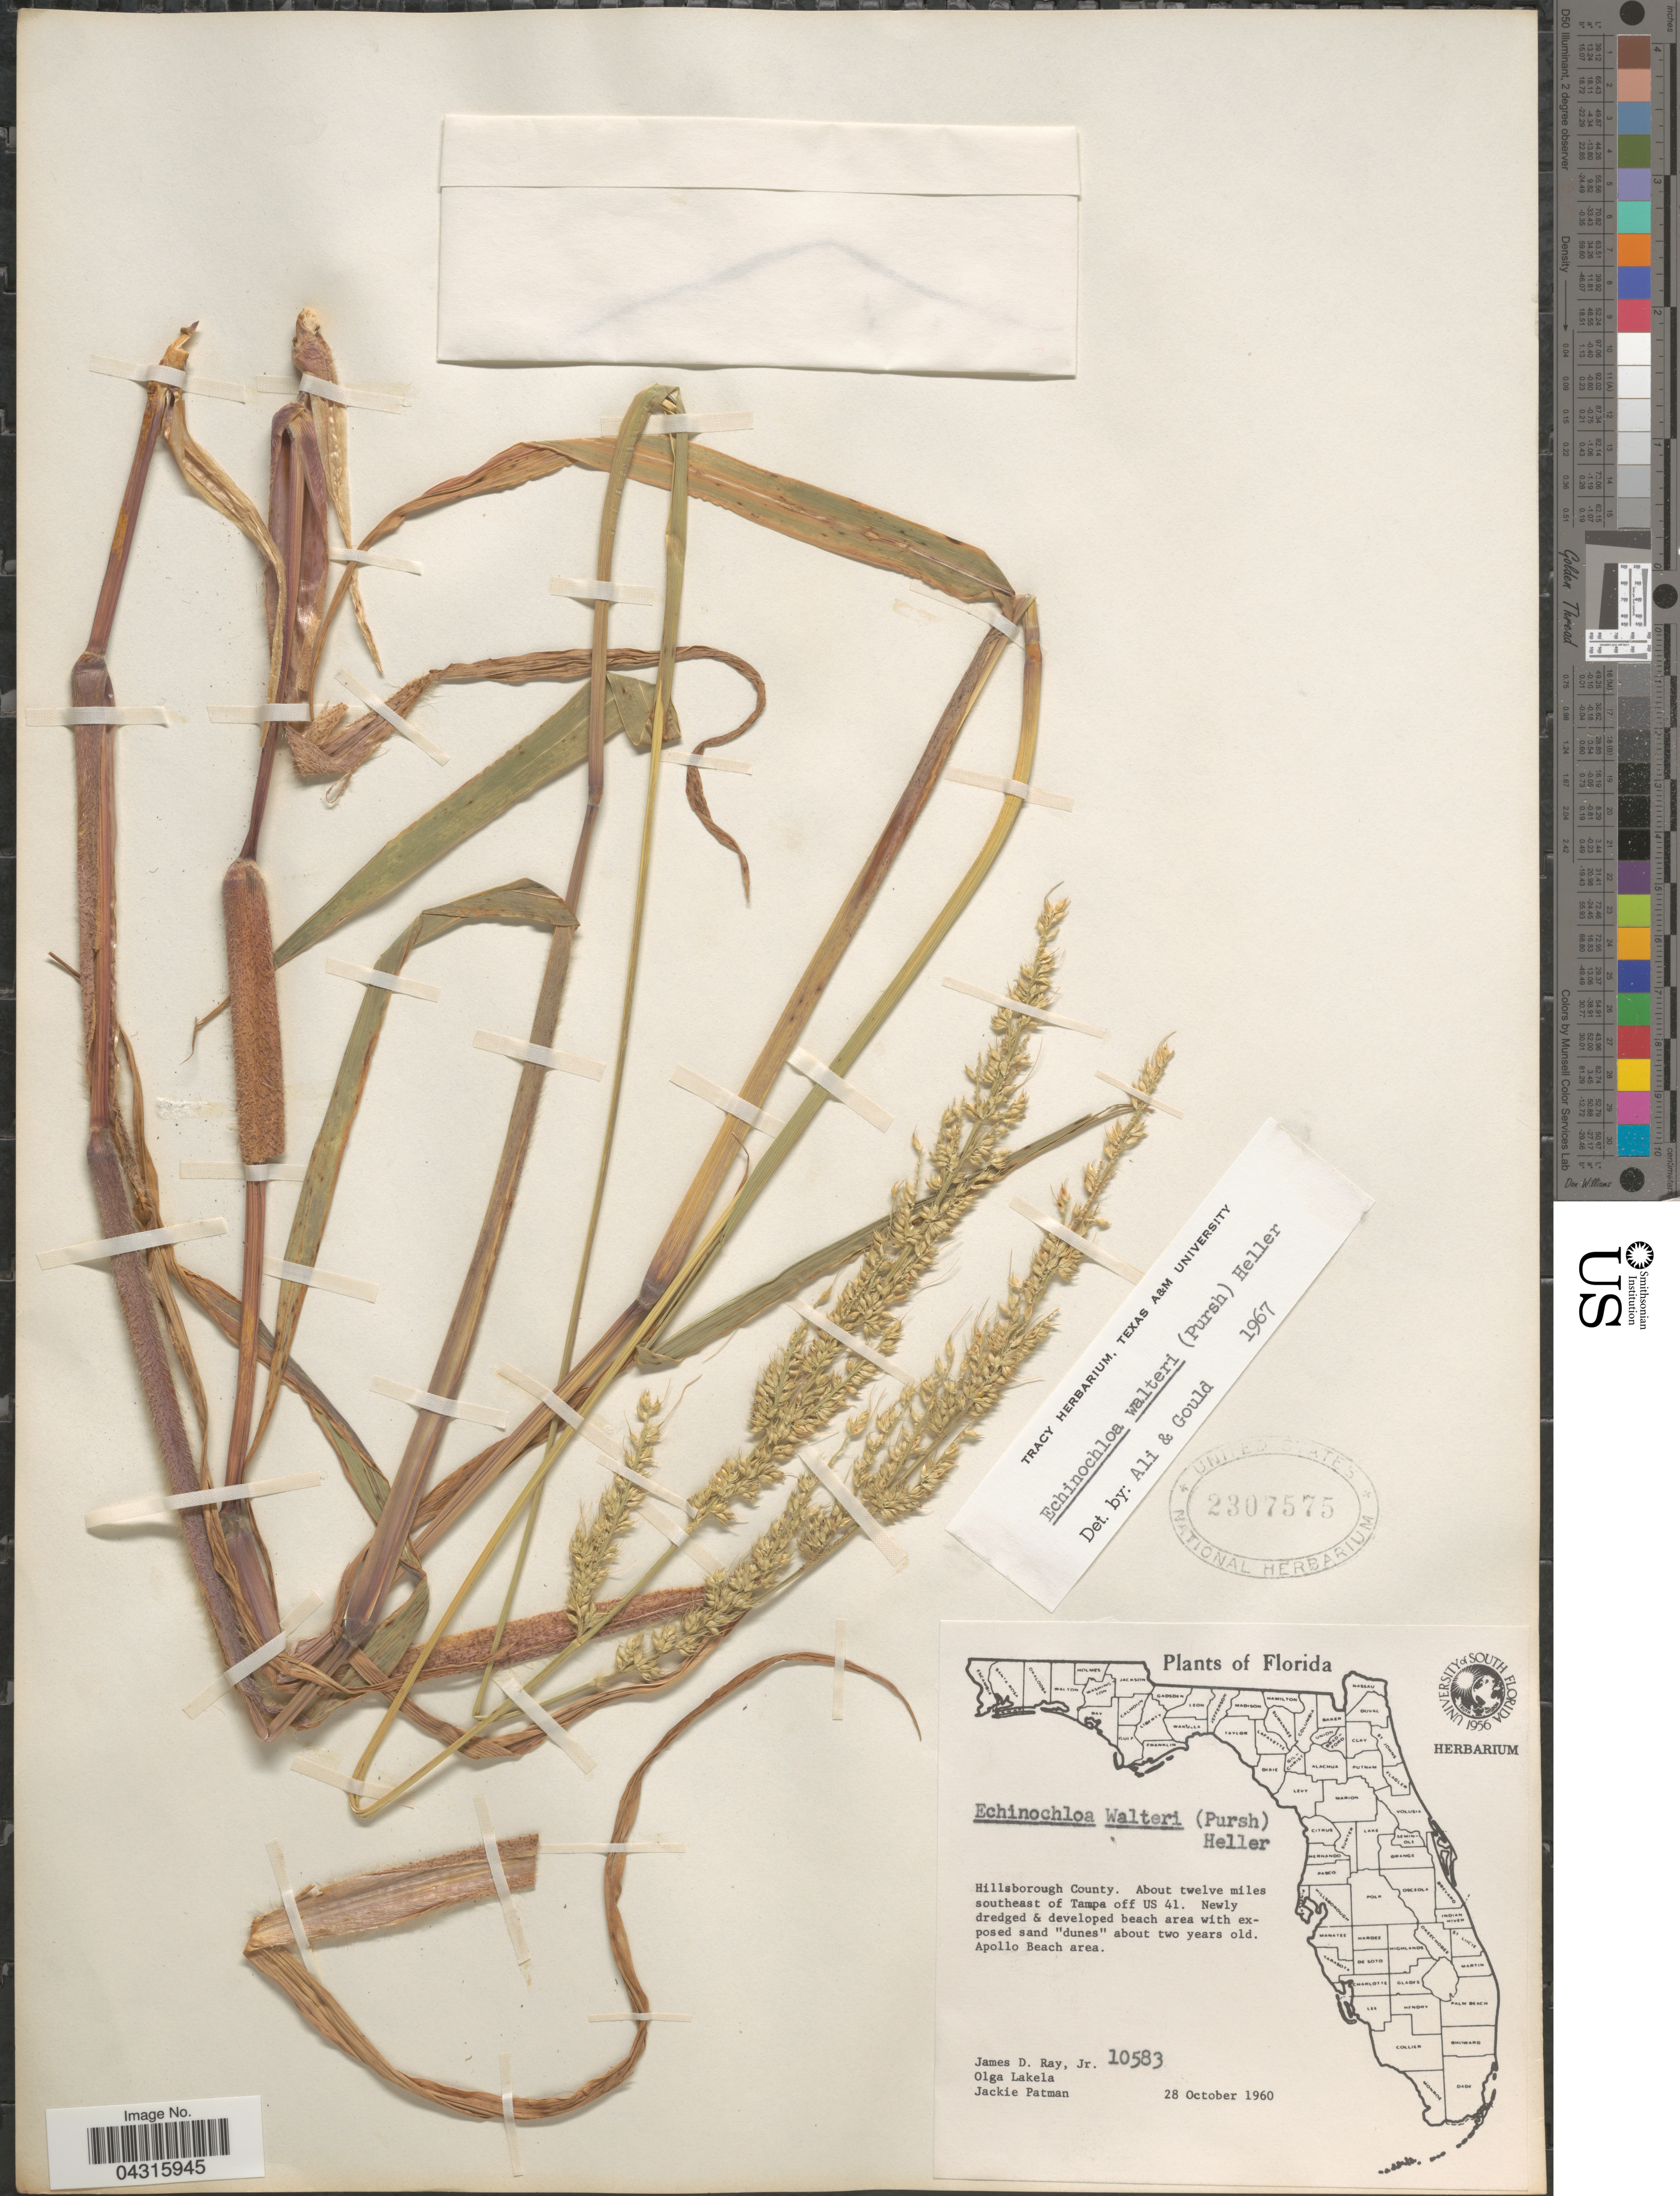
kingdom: Plantae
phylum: Tracheophyta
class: Liliopsida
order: Poales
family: Poaceae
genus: Echinochloa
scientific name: Echinochloa walteri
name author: (Pursh) A. Heller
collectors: J. D. Ray Jr., O. K. Lakela & J. Patman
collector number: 10583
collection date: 1960-10-28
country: United States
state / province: Florida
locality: Hillsborough County. About twelve miles southeast of Tampa off US 41. Apollo Beach area.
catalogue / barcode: US 2307575